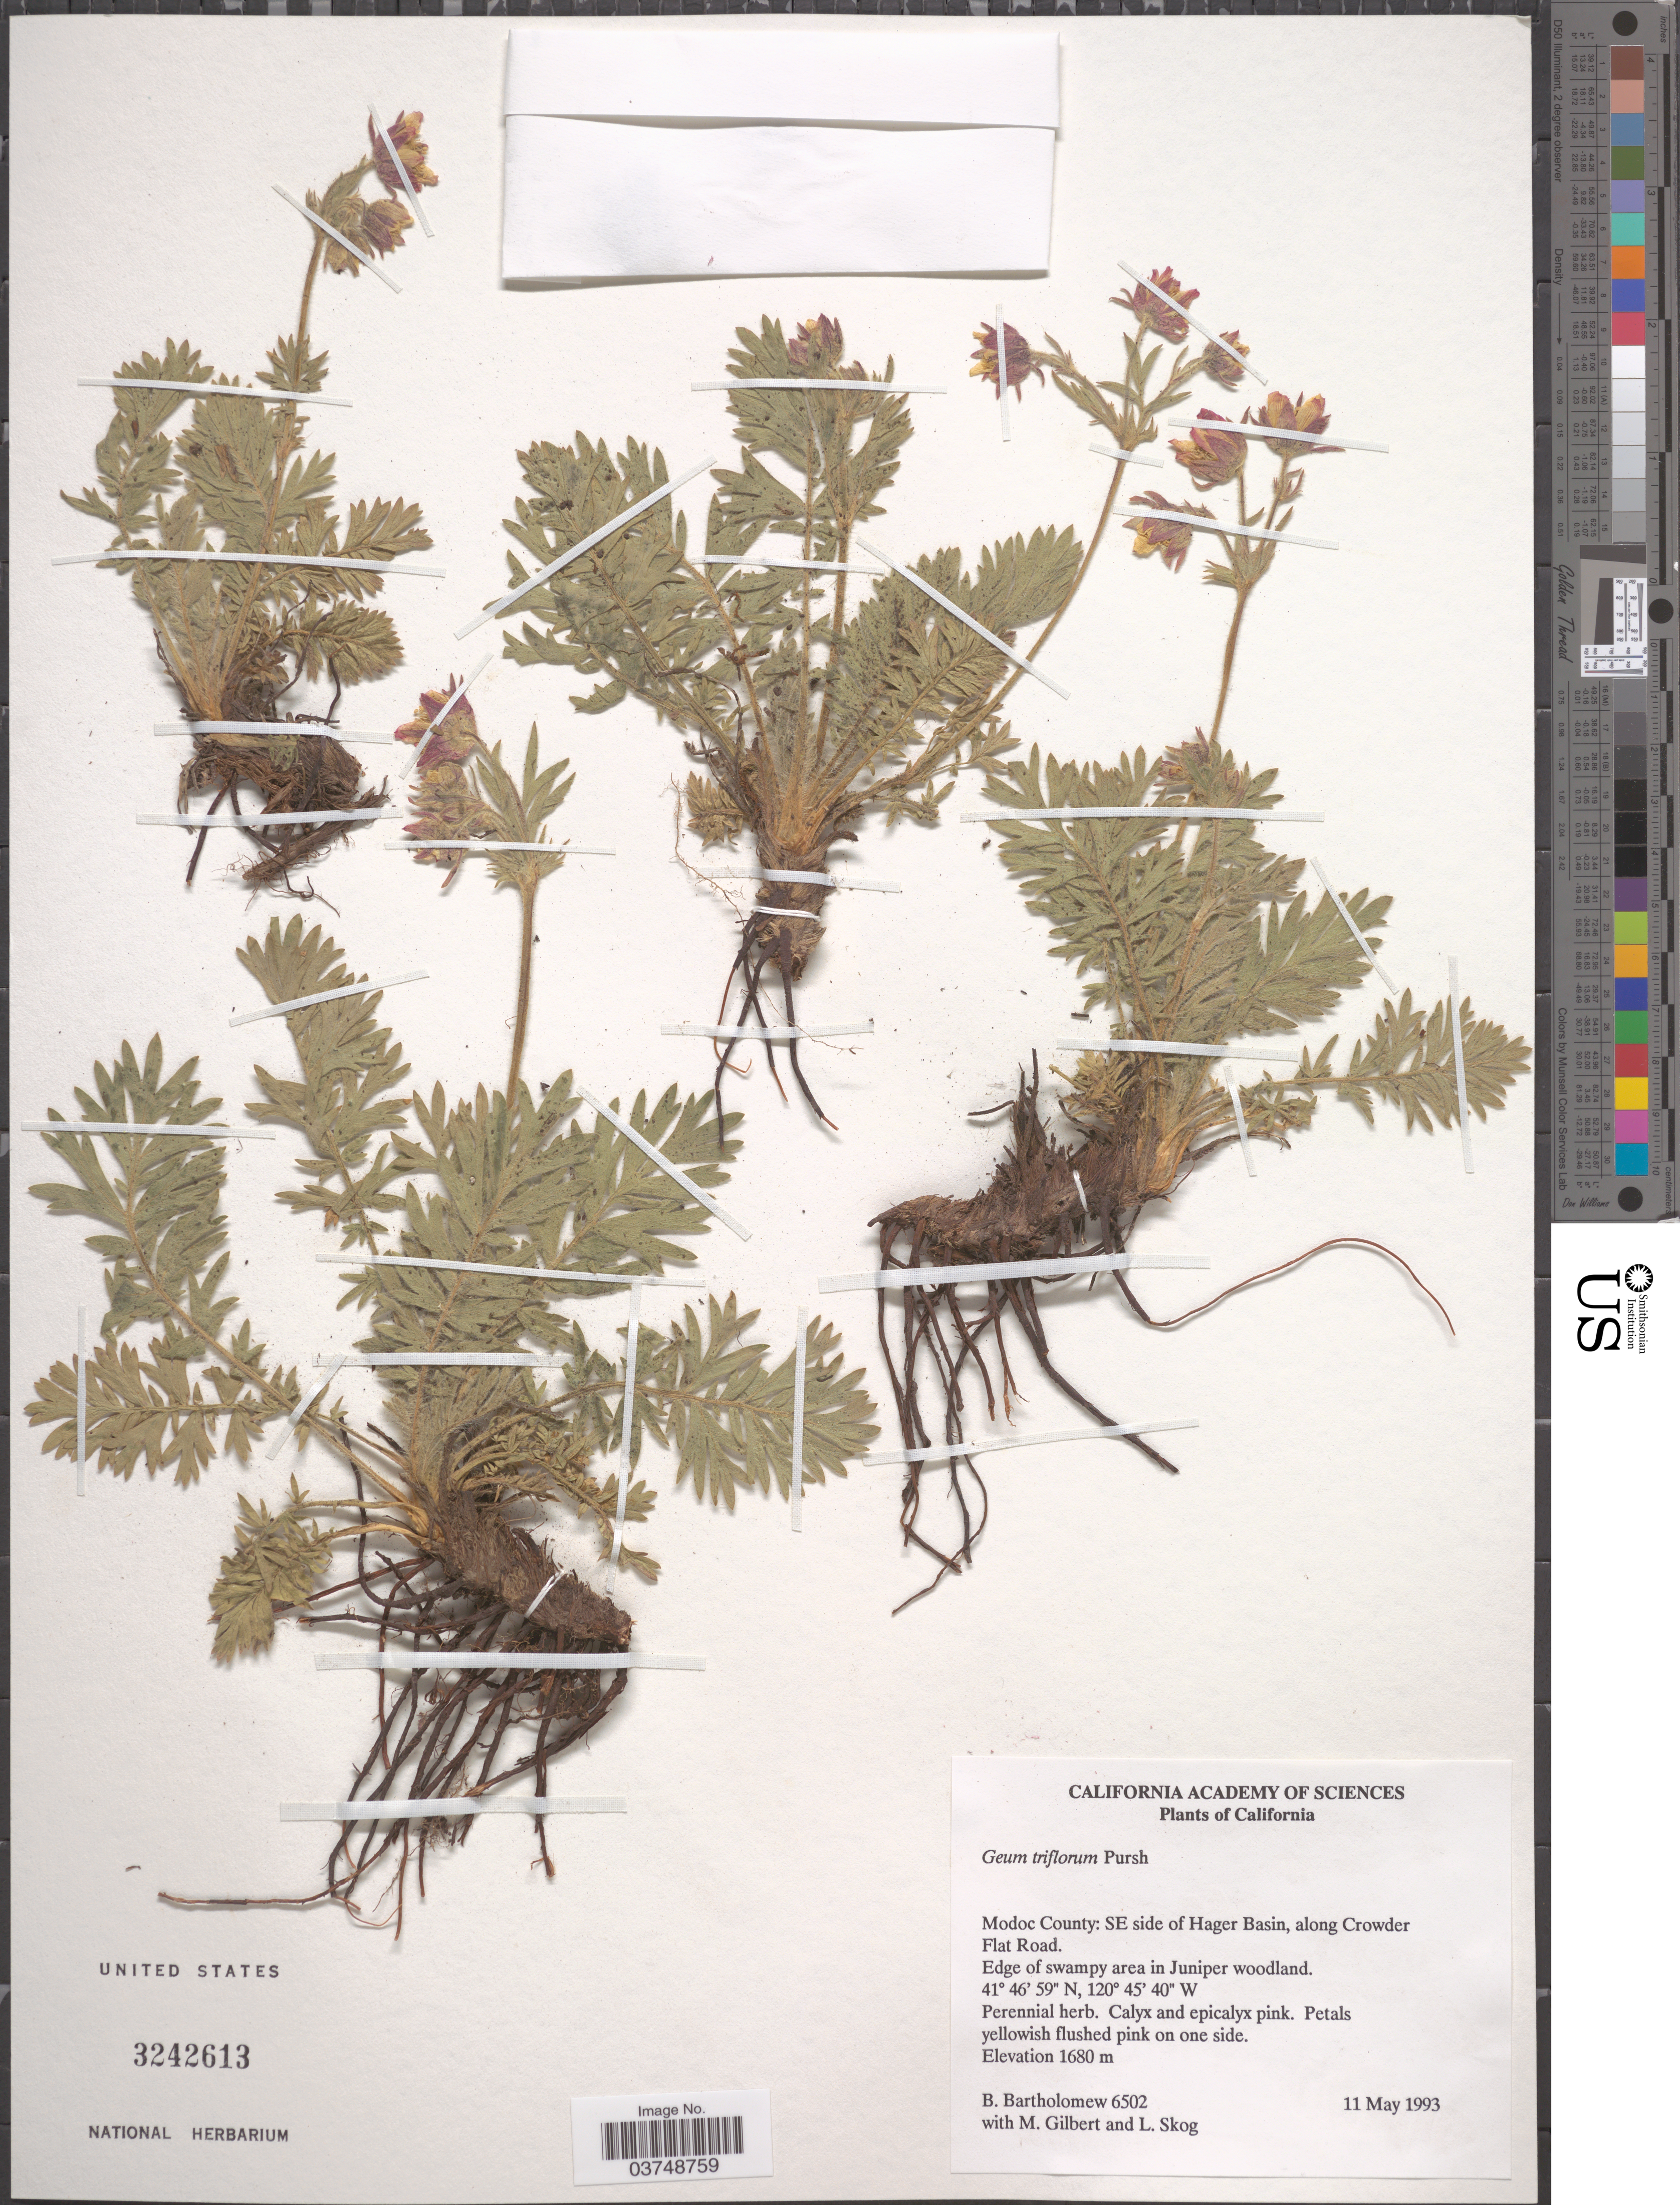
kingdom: Plantae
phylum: Tracheophyta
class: Magnoliopsida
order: Rosales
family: Rosaceae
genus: Geum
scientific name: Geum triflorum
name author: Pursh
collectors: B. Bartholomew, M. Gilbert & L. E. Skog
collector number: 6502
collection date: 1993-05-11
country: United States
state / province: California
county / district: Modoc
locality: Modoc County: SE side of Hager Basin, along Crowder Flat Road. Edge of swampy area in Juniper woodland.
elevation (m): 1680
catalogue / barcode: US 3242613